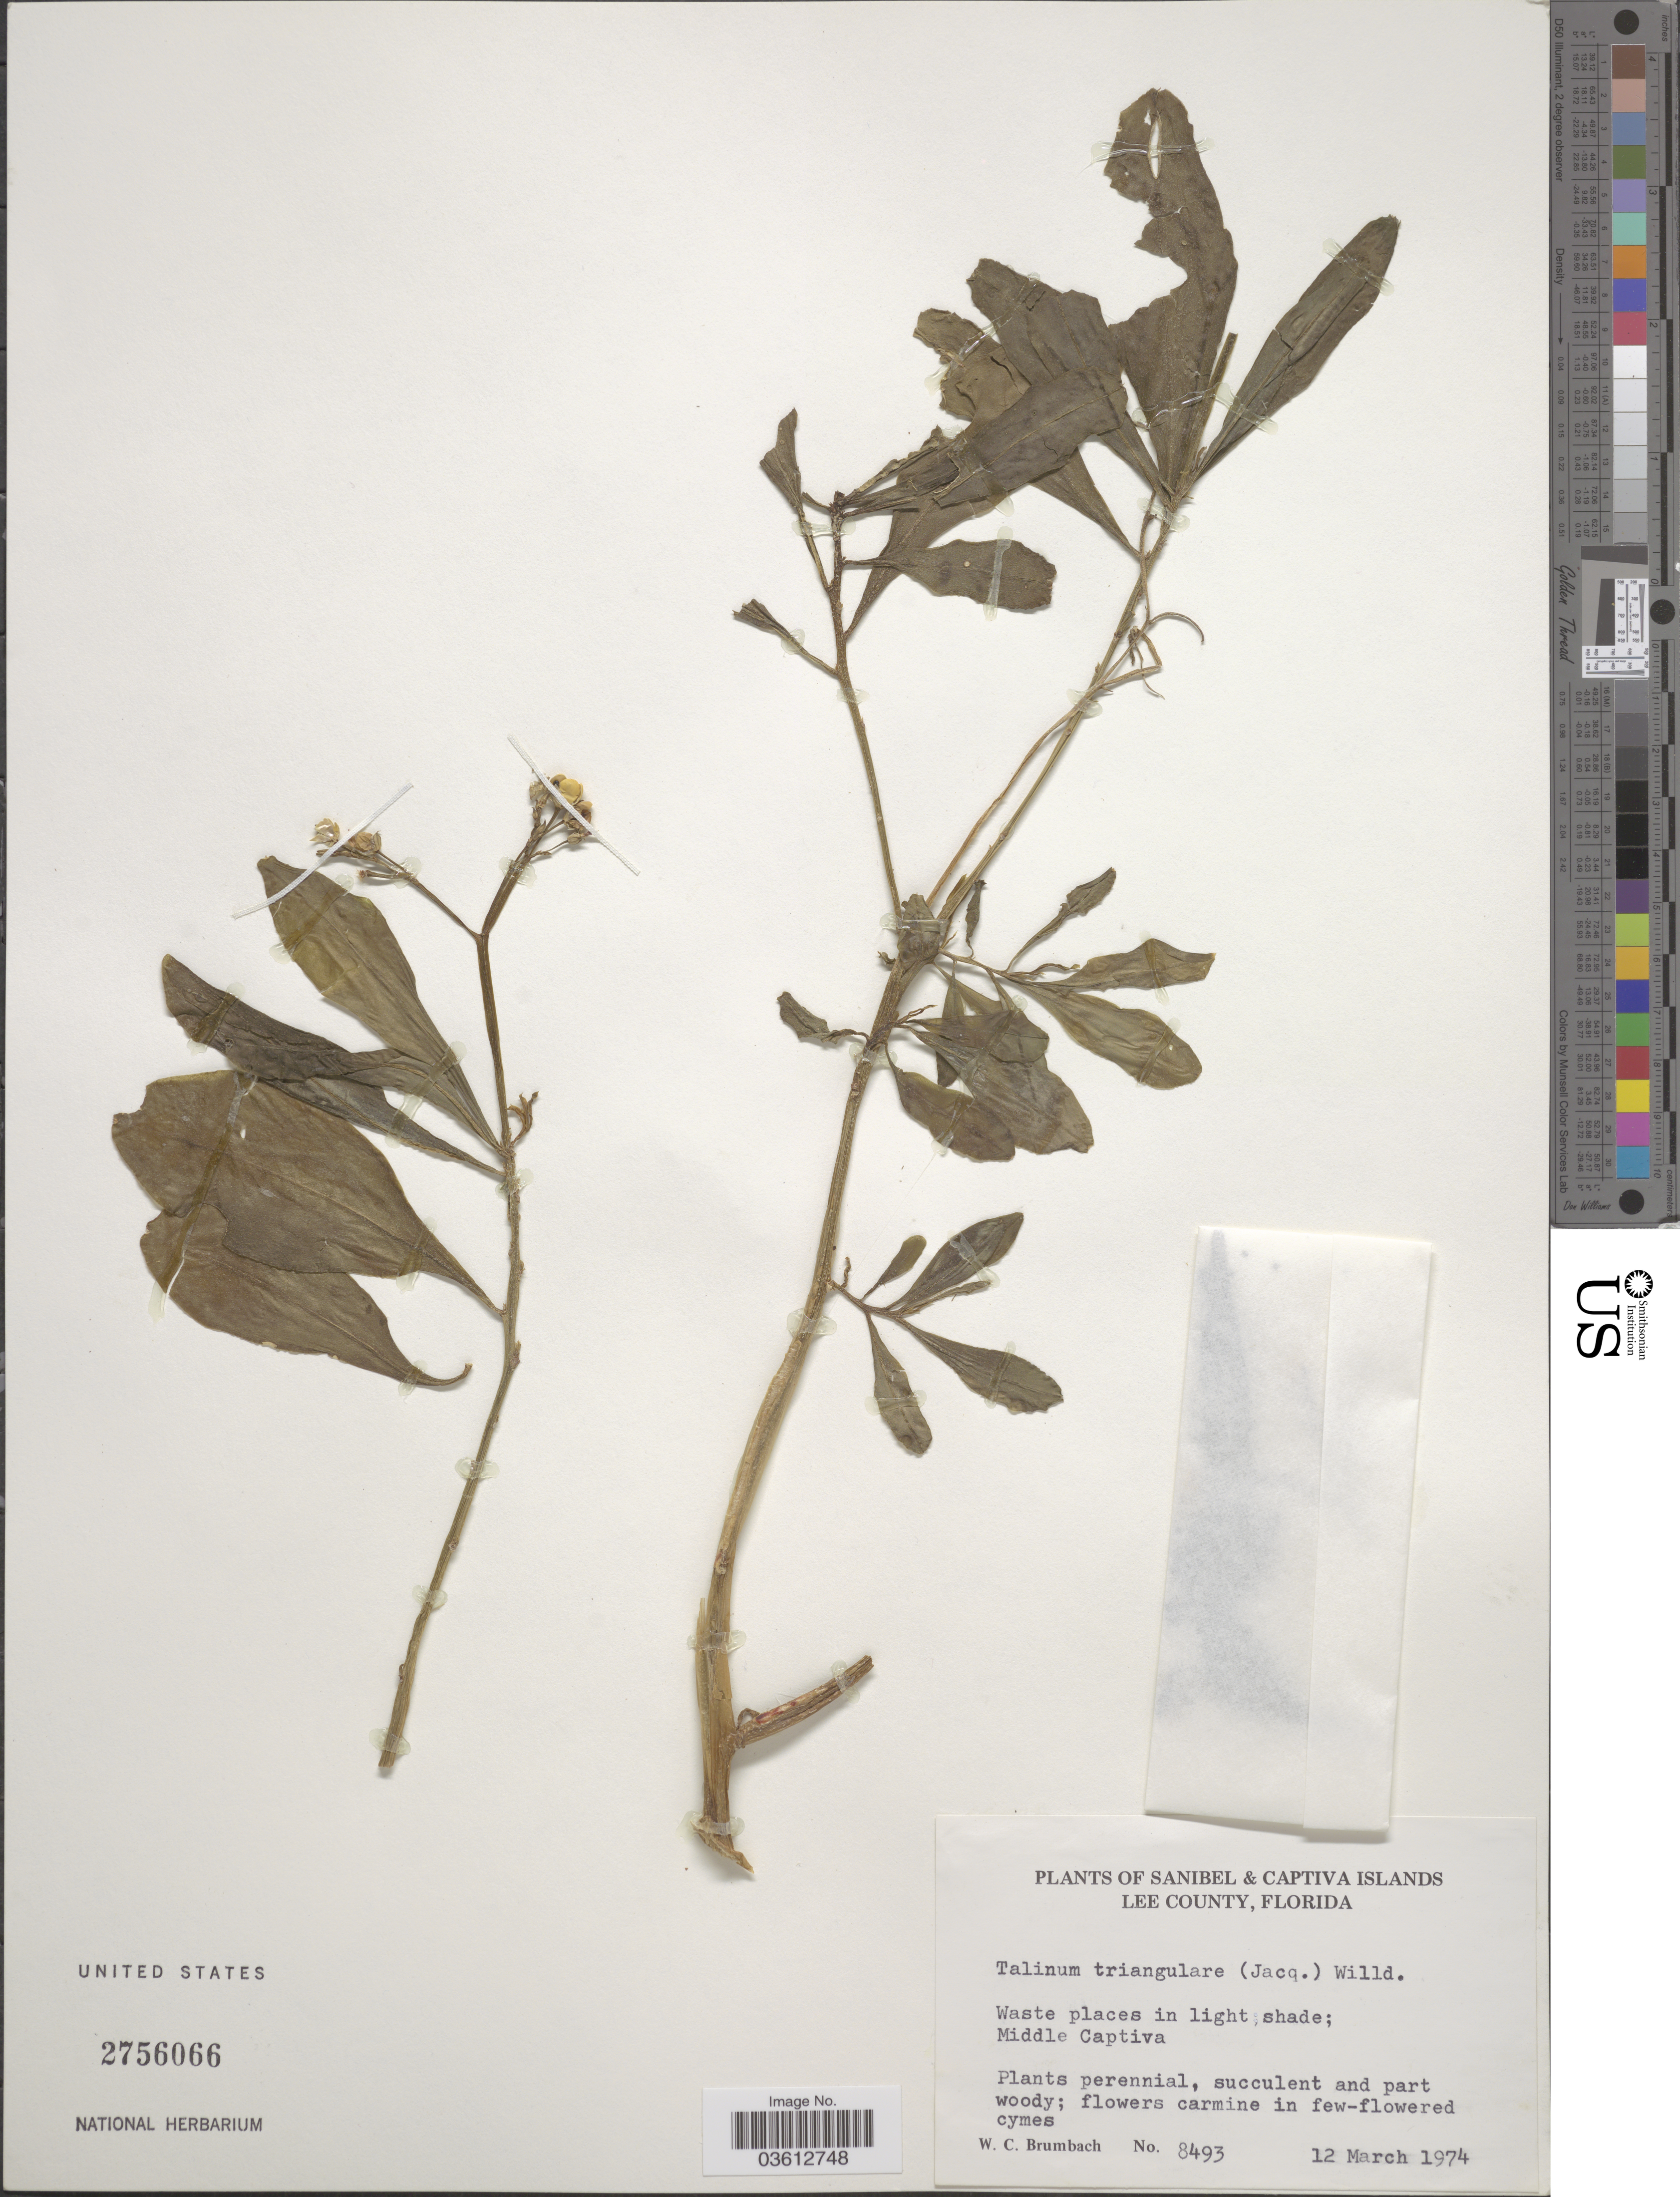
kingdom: Plantae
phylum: Tracheophyta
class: Magnoliopsida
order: Caryophyllales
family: Talinaceae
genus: Talinum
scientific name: Talinum triangulare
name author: (Jacq.) Willd.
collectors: W. C. Brumbach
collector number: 8493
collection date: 1974-03-12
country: United States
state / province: Florida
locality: Captiva Island, Lee County. Middle Captiva.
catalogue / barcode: US 2756066